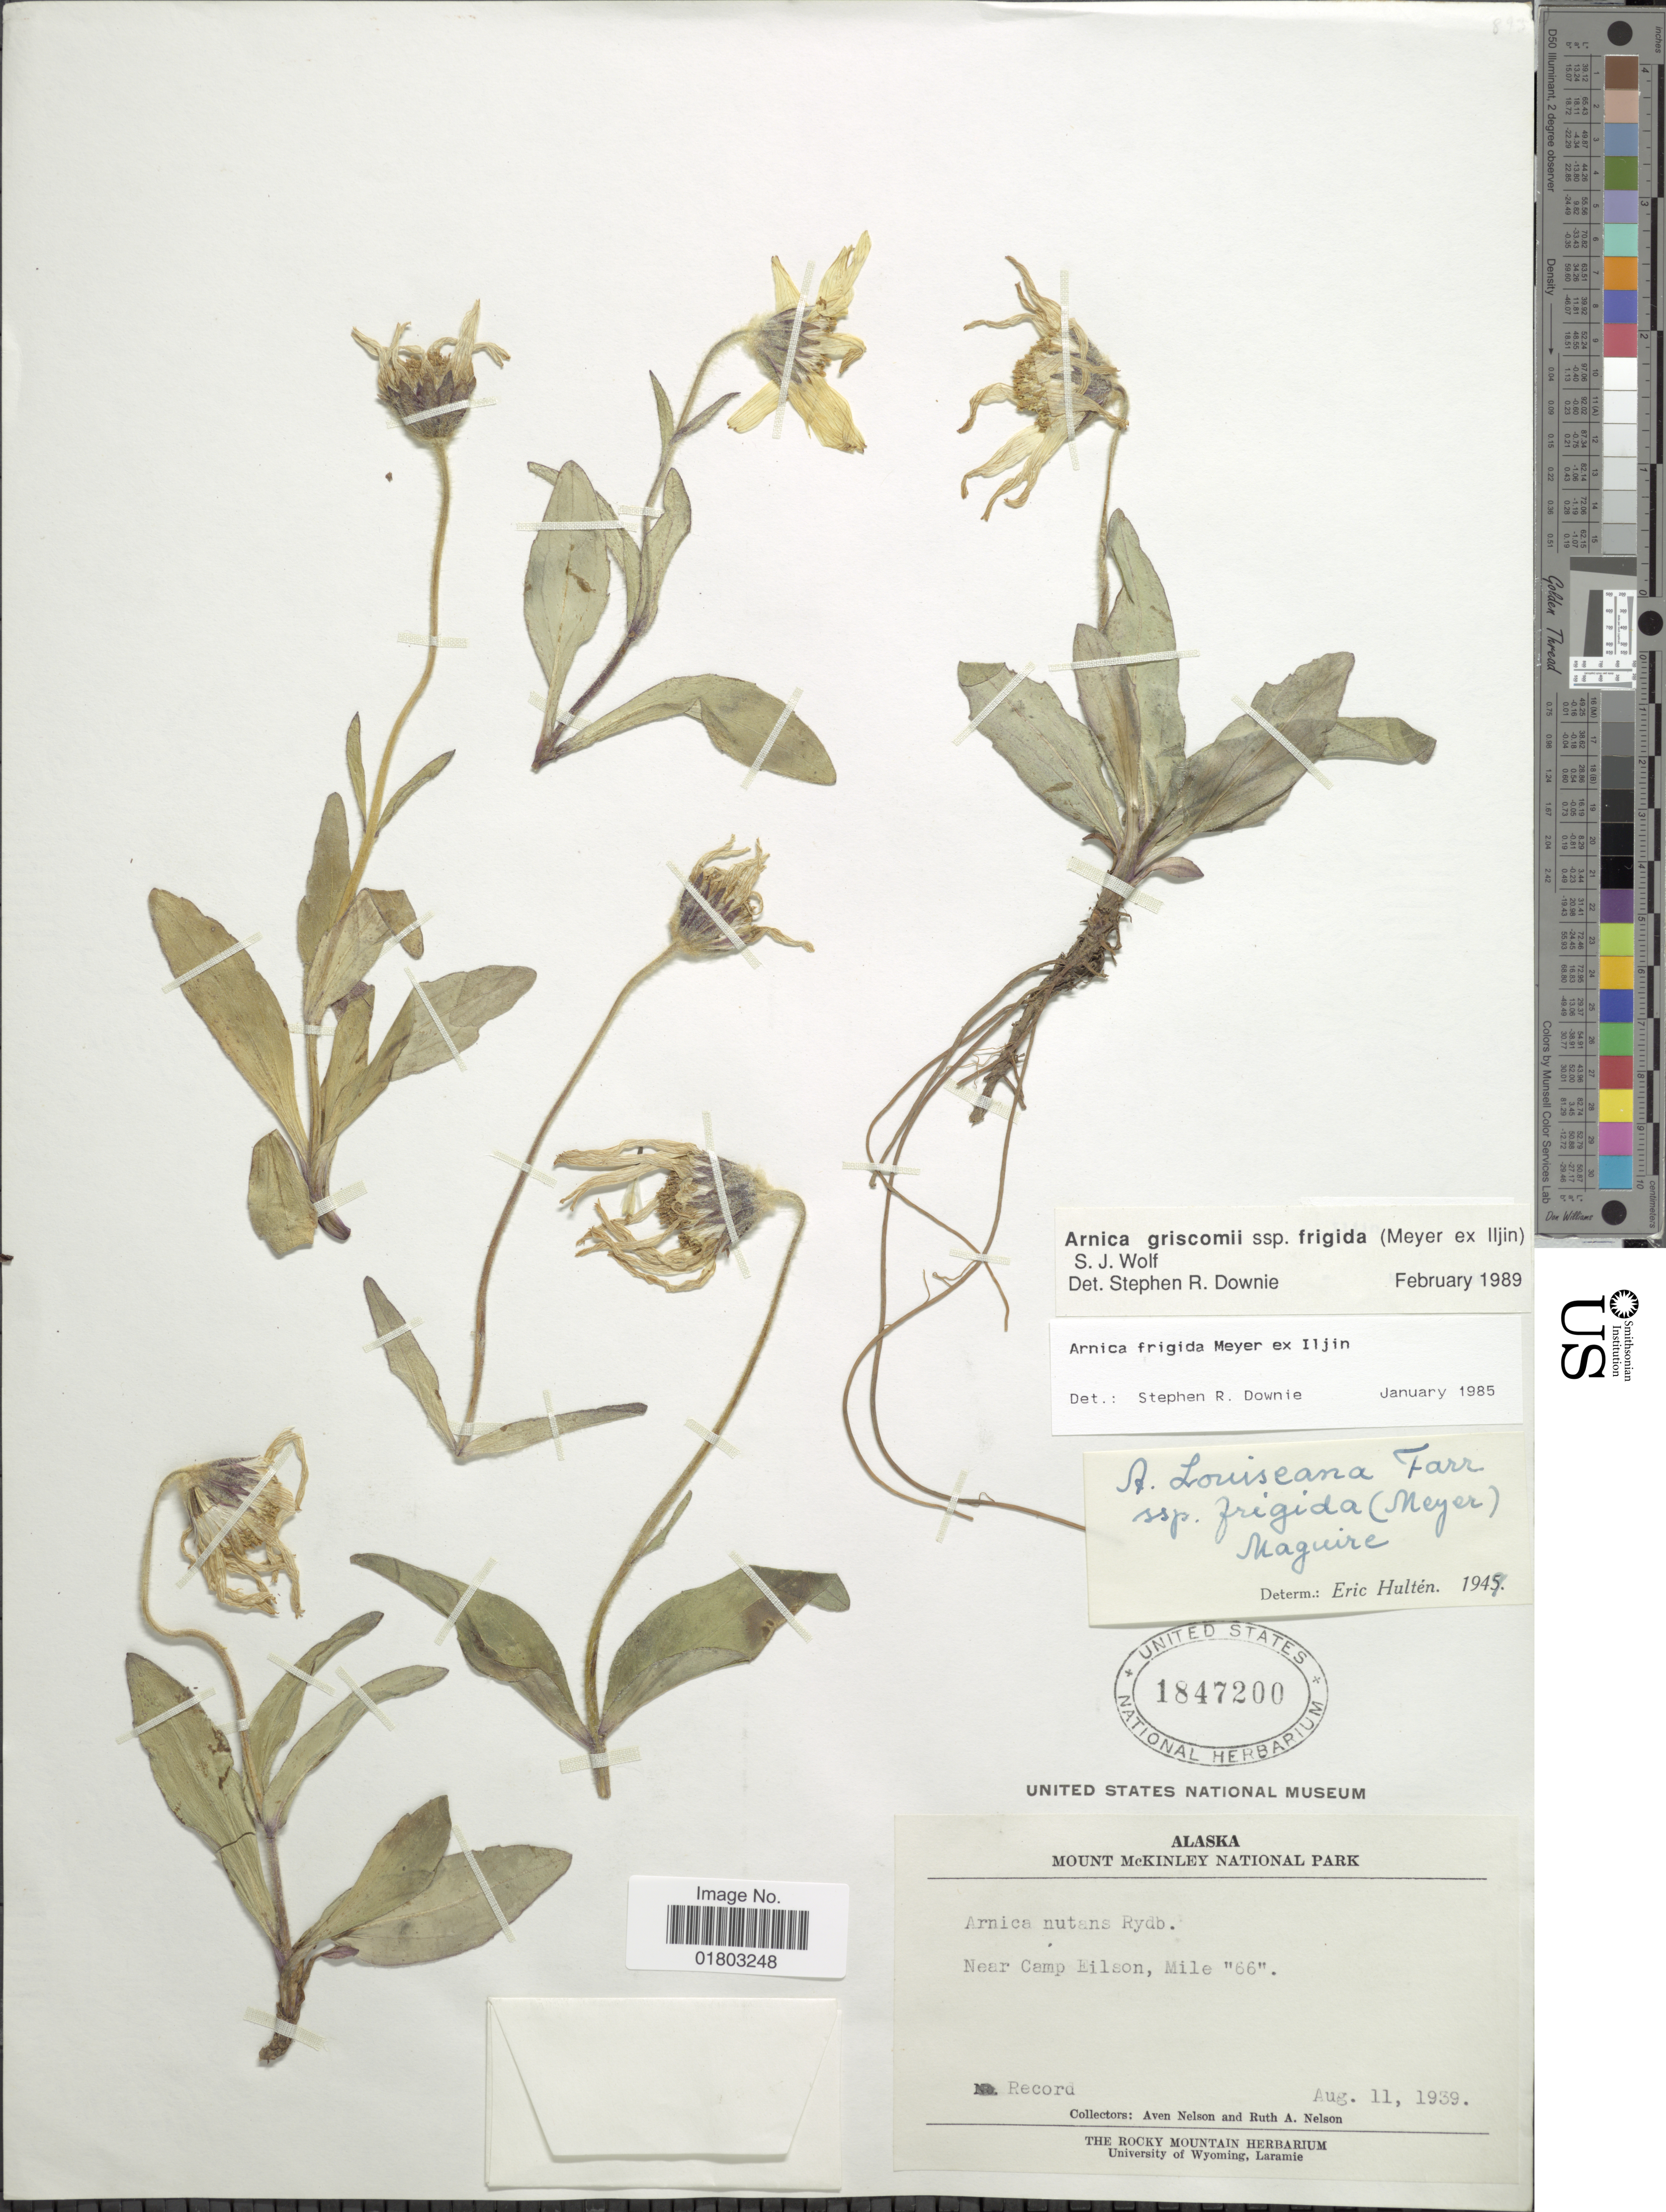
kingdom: Plantae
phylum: Tracheophyta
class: Magnoliopsida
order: Asterales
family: Asteraceae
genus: Arnica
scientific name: Arnica griscomii subsp. frigida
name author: (C.A. Mey. ex Iljin) S.J. Wolf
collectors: A. Nelson & R. A. Nelson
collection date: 1939-08-11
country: United States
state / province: Alaska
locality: Mount McKinley National Park, Near Camp Eilson, Mile '66'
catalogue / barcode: US 1847200